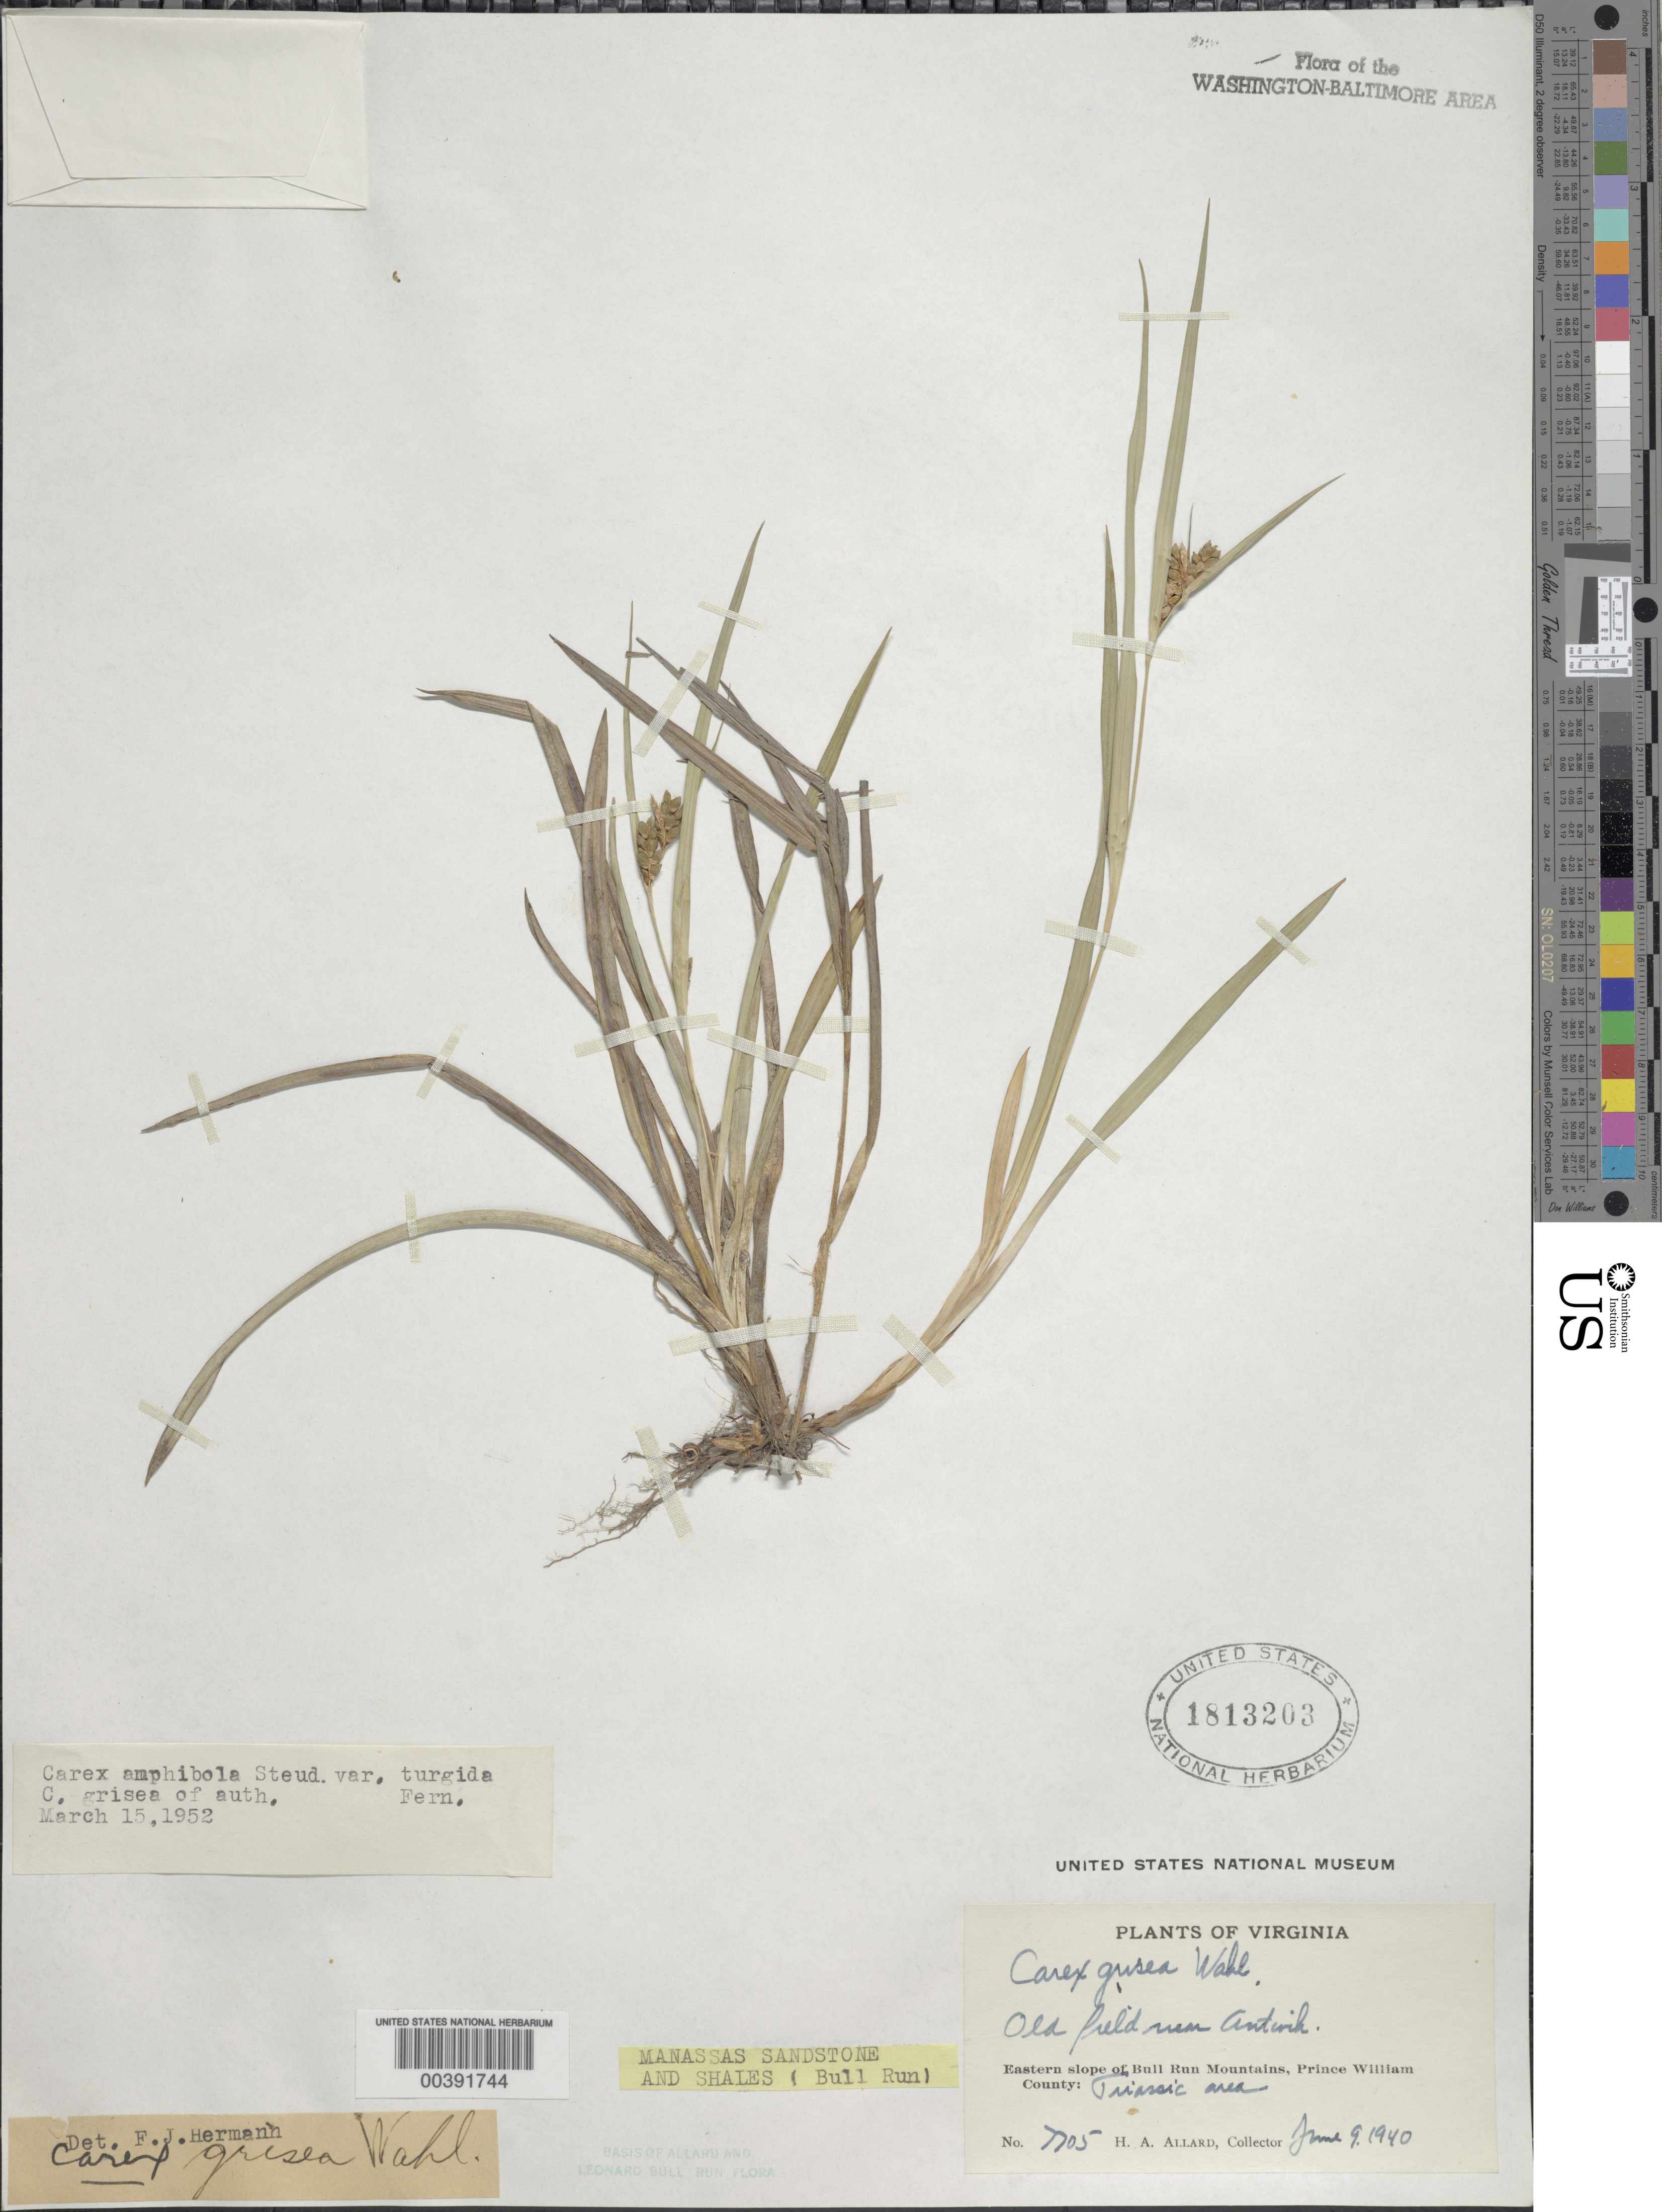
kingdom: Plantae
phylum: Tracheophyta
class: Liliopsida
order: Poales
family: Cyperaceae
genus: Carex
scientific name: Carex grisea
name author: Wahlenb.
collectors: H. A. Allard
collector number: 7705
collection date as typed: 09 Jun 1940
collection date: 1940-06-09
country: United States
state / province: Virginia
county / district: Prince William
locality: Antioch vicinity Bull Run Mts.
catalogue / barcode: US 1813203